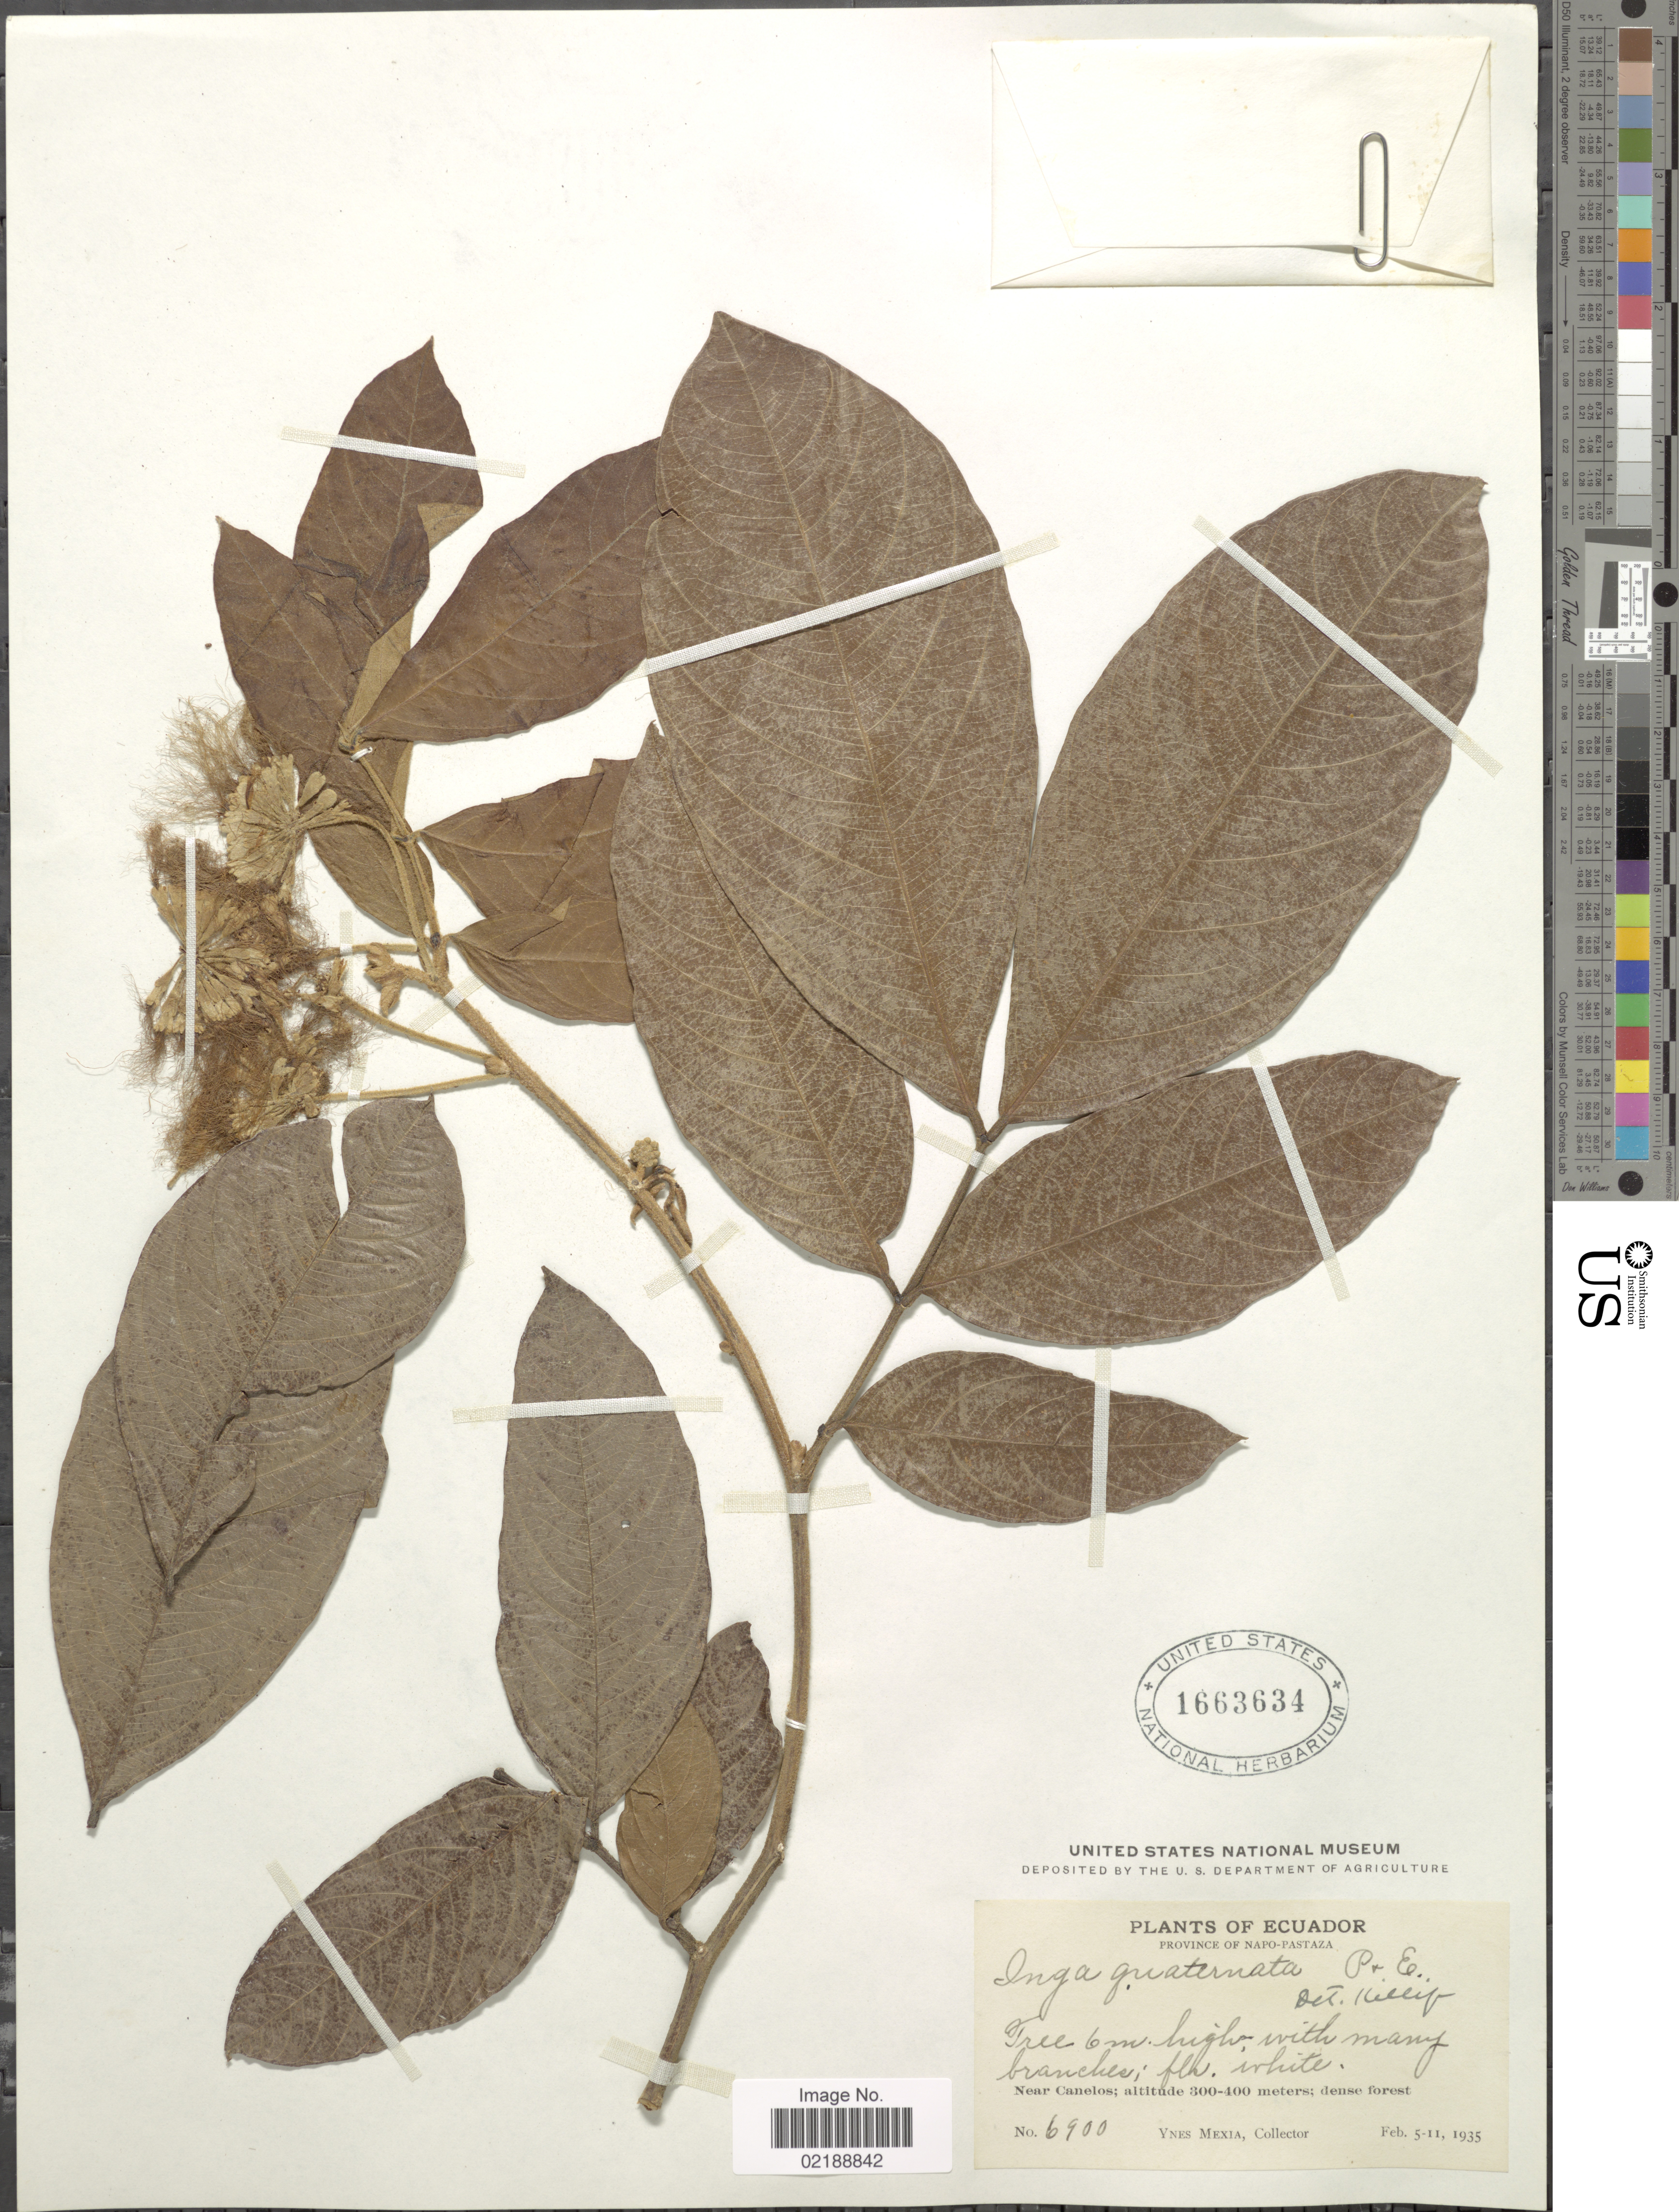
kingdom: Plantae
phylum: Tracheophyta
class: Magnoliopsida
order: Fabales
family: Fabaceae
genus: Inga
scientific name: Inga nobilis subsp. quaternata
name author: (Poepp. & Endl.) T.D. Penn.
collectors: Y. Mexia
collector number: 6900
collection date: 1935-02-05/1935-02-11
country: Ecuador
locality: Province of Napo-Pastaza, Near Canelos; dense forest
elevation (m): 300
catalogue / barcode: US 1663634